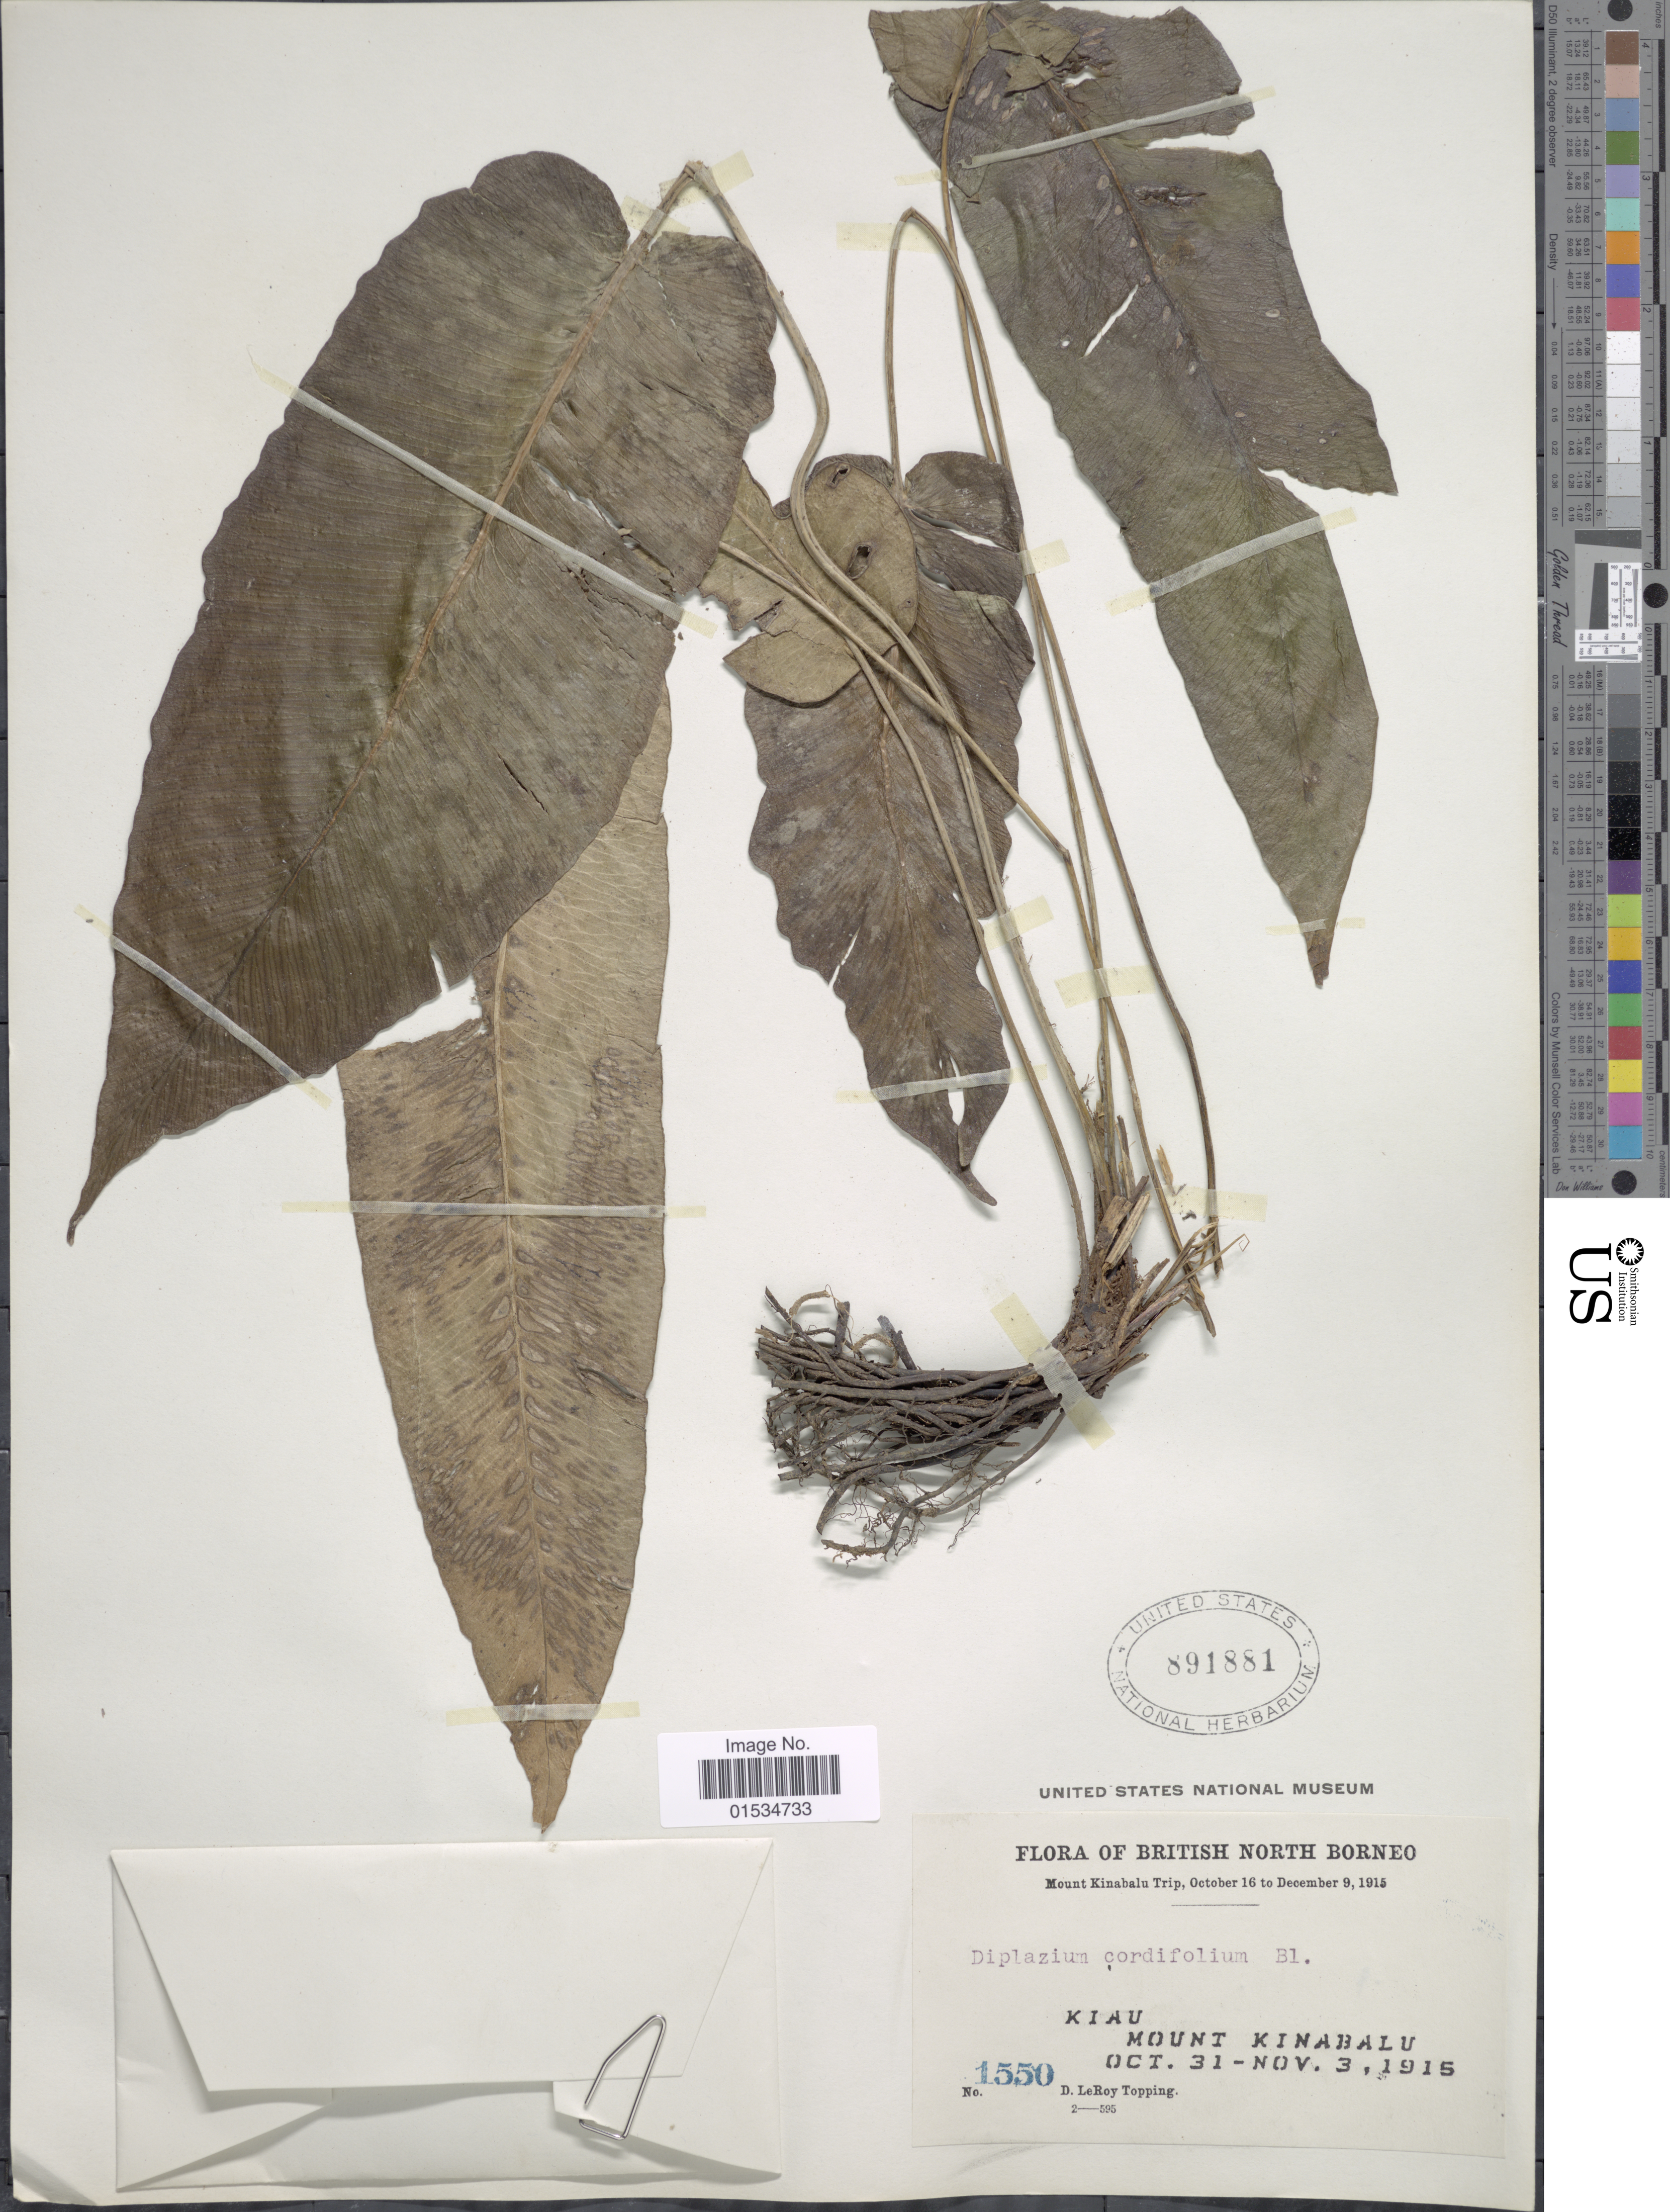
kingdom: Plantae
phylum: Tracheophyta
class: Polypodiopsida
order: Polypodiales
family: Athyriaceae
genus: Diplazium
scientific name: Diplazium cordifolium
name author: Blume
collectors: D. L. Topping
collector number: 1550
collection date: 1915-10-31/1915-11-03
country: Malaysia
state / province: Sabah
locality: British North Borneo, Kiau, Mount Kinabalu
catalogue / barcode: US 891881